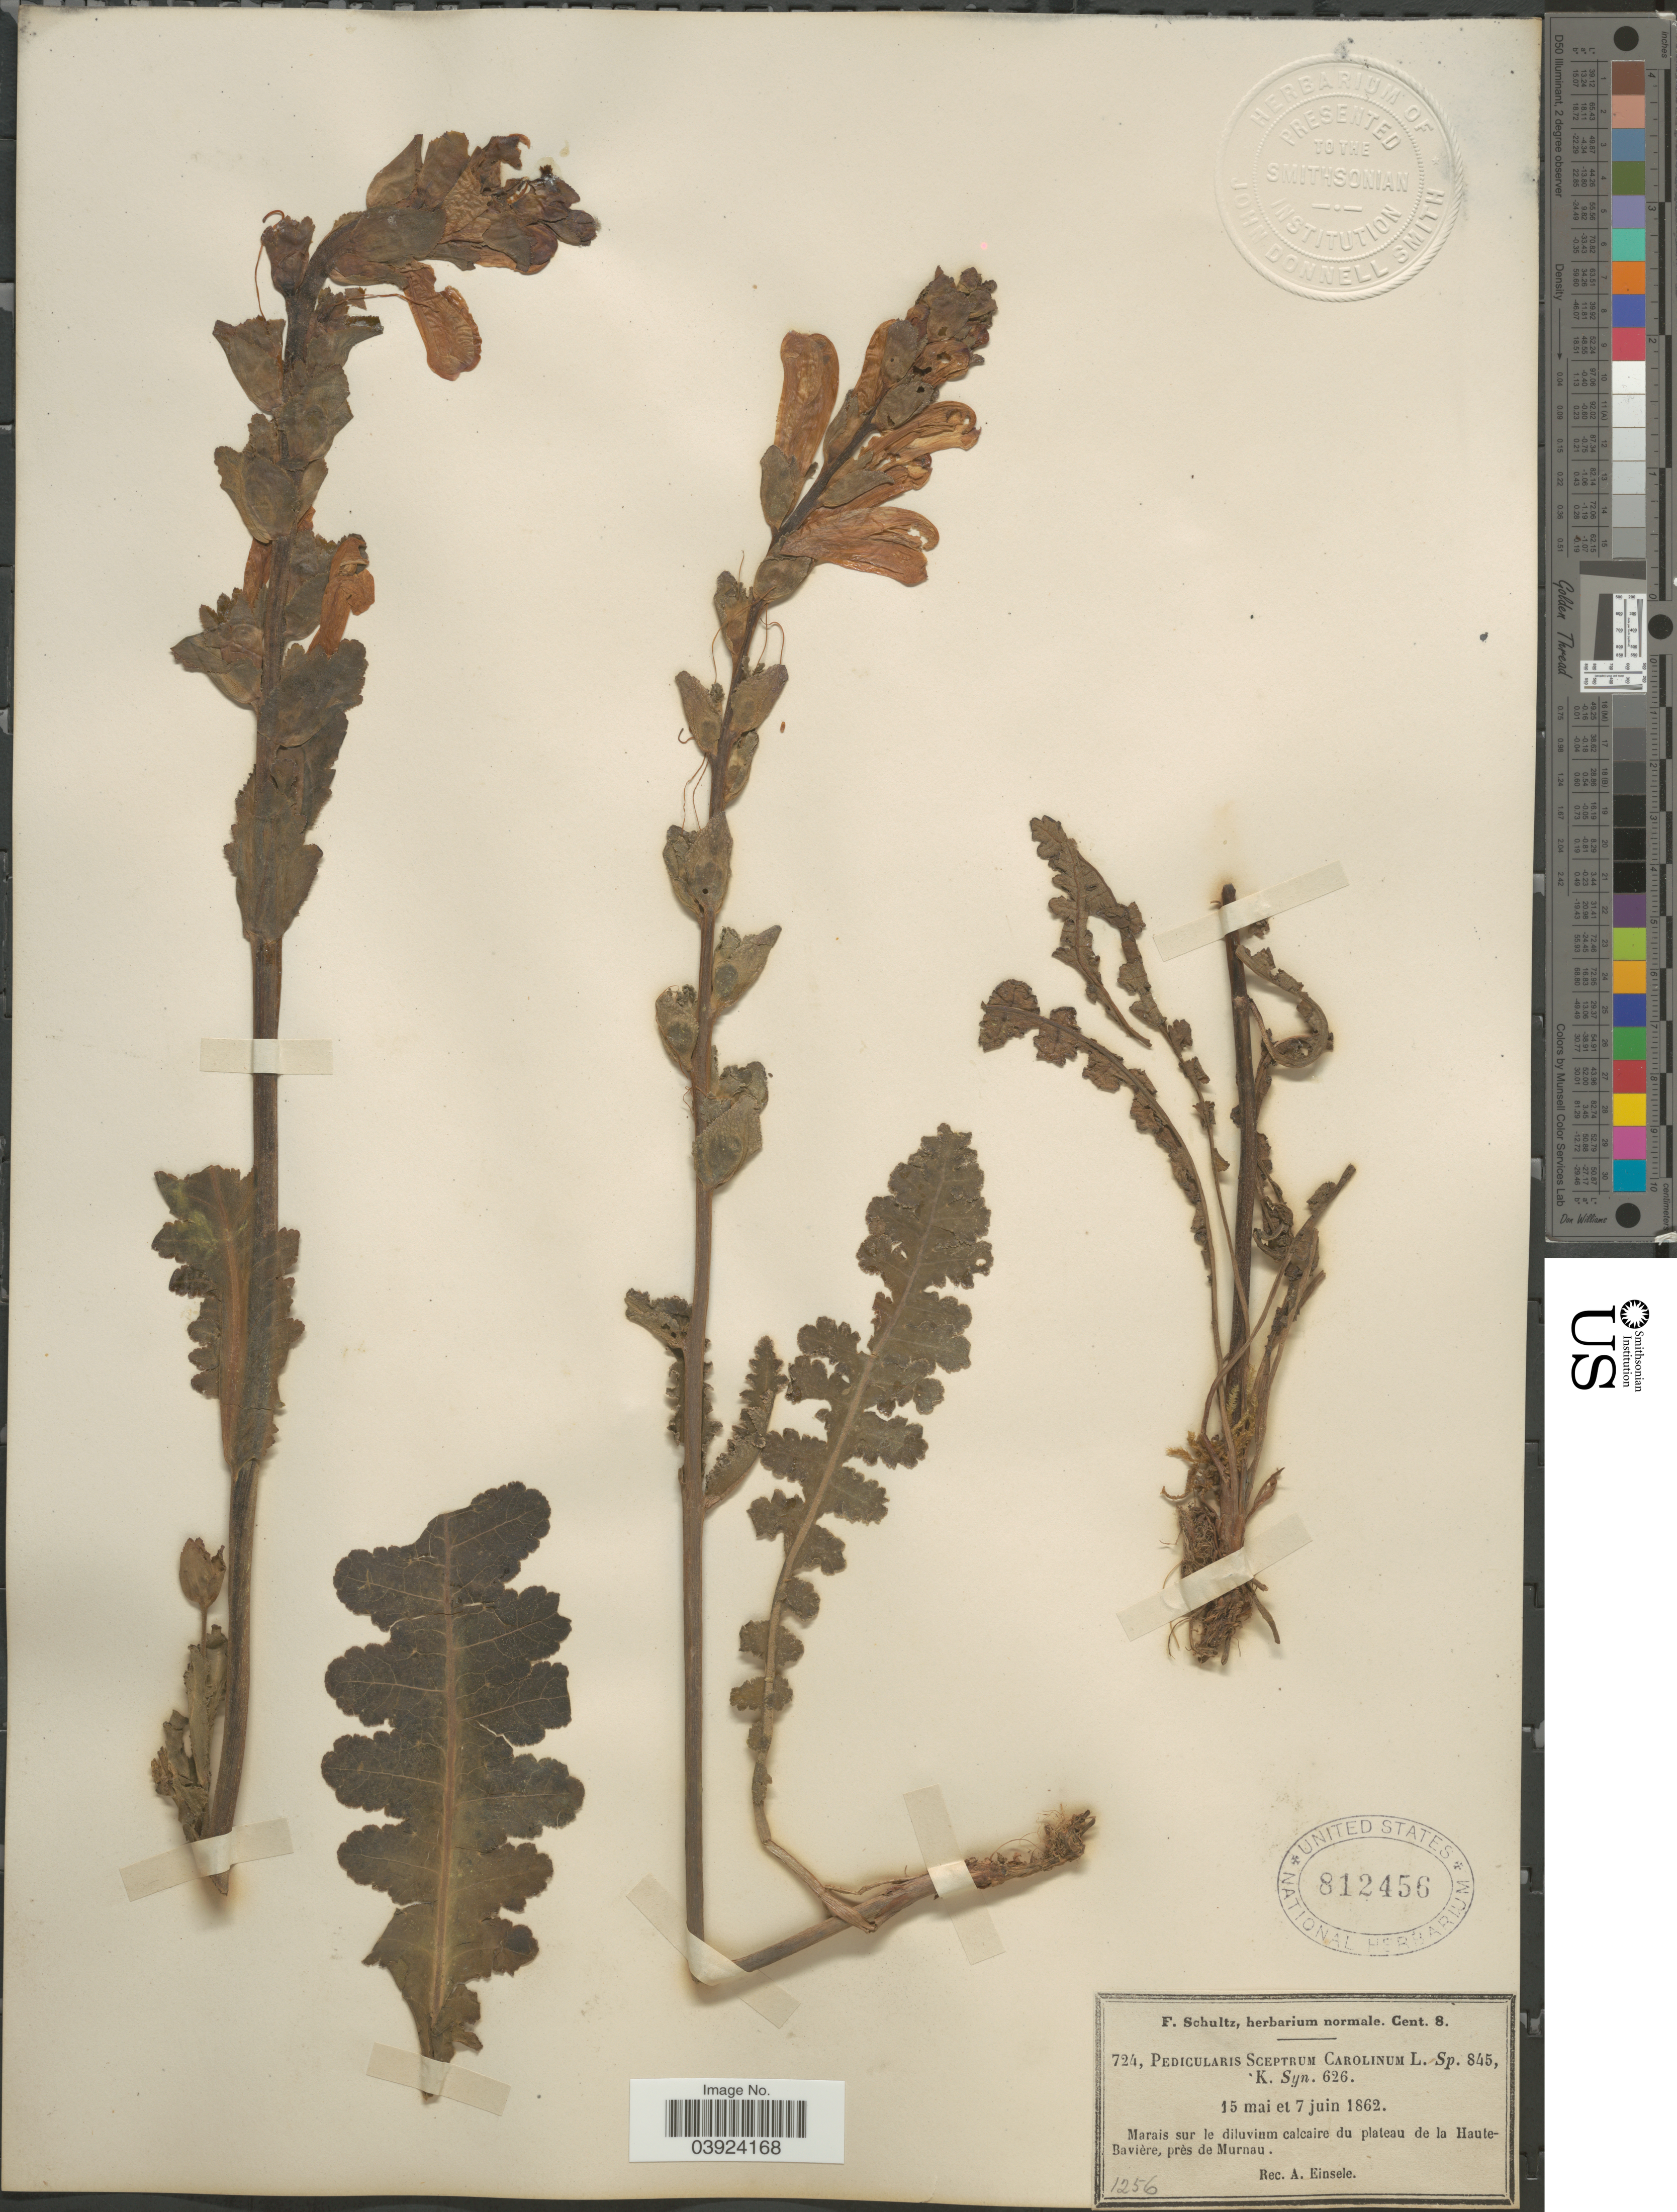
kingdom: Plantae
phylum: Tracheophyta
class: Magnoliopsida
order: Lamiales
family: Orobanchaceae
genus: Pedicularis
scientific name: Pedicularis sceptrum-carolinum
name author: L.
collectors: A. Einsele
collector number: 724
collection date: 1862-05-15/1862-06-07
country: Germany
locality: Marais sur le diluvium calcaire du plateau de la Haute-Bavière, près de Murnau.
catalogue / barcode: US 812456